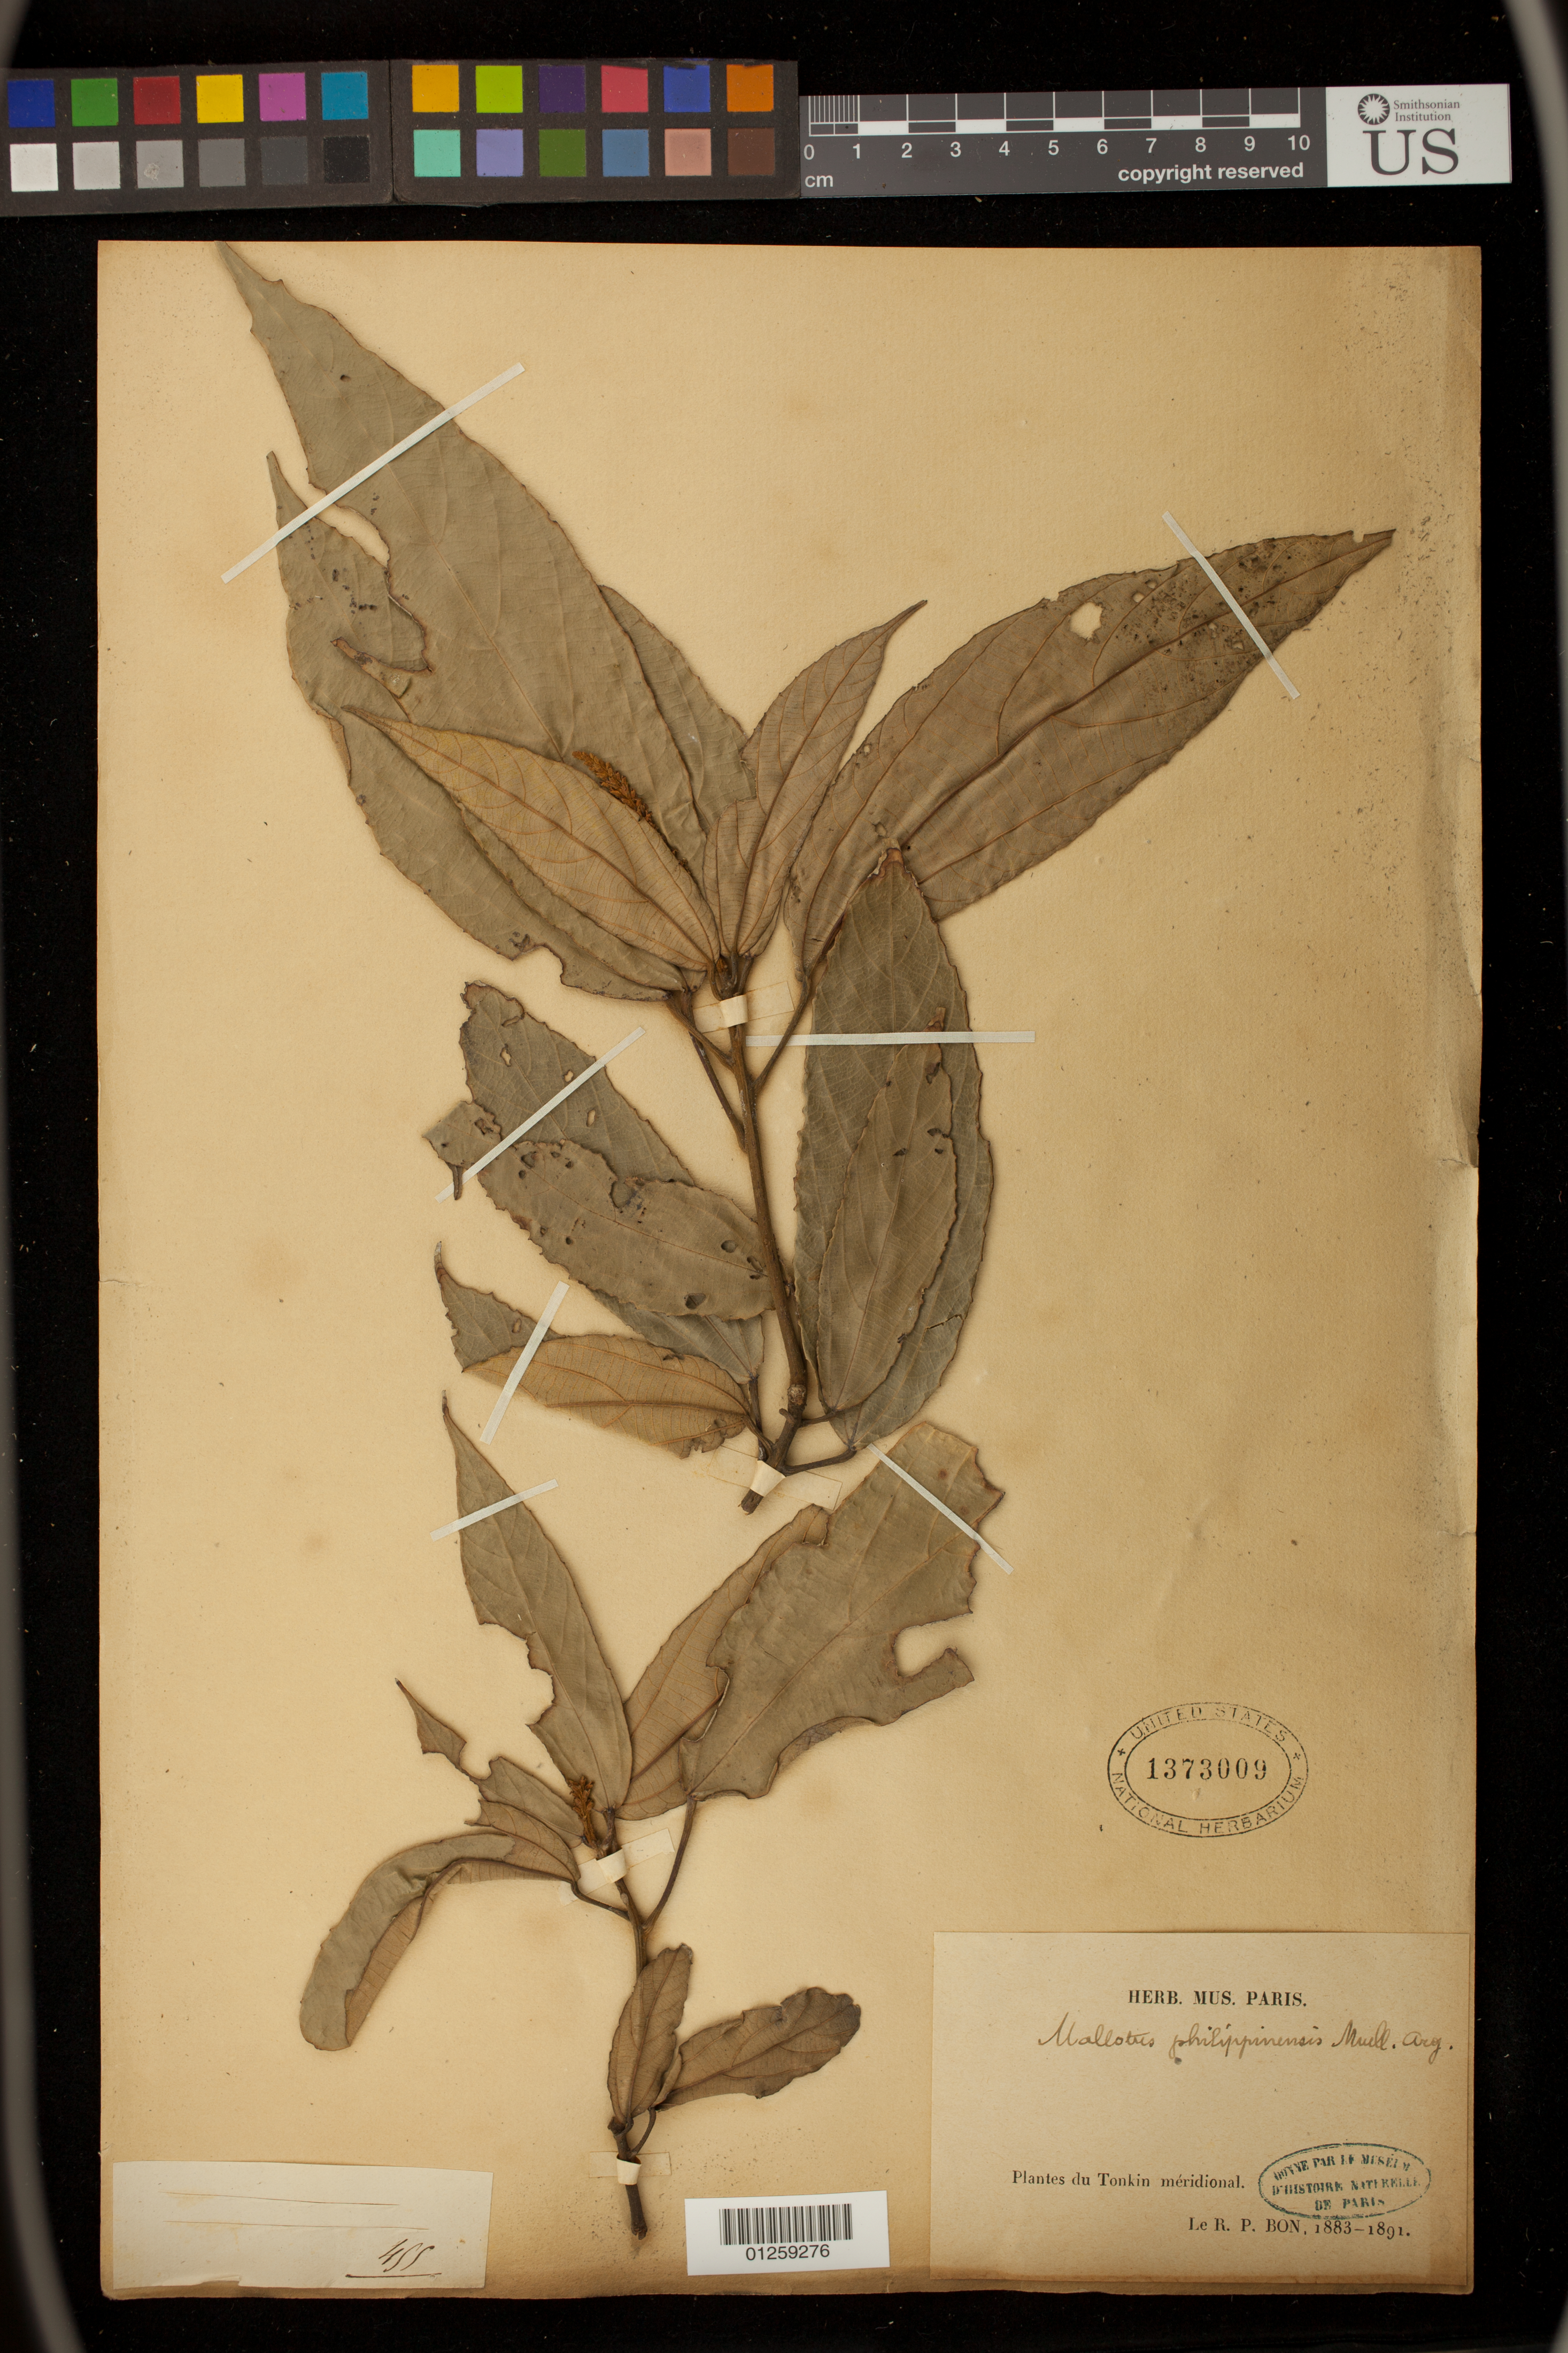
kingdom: Plantae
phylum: Tracheophyta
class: Magnoliopsida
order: Malpighiales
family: Euphorbiaceae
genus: Mallotus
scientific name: Mallotus philippensis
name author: (Lam.) Müll. Arg.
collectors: R. Bon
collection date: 1883/1891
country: Vietnam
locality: Tonkin meridional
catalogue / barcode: US 1373009